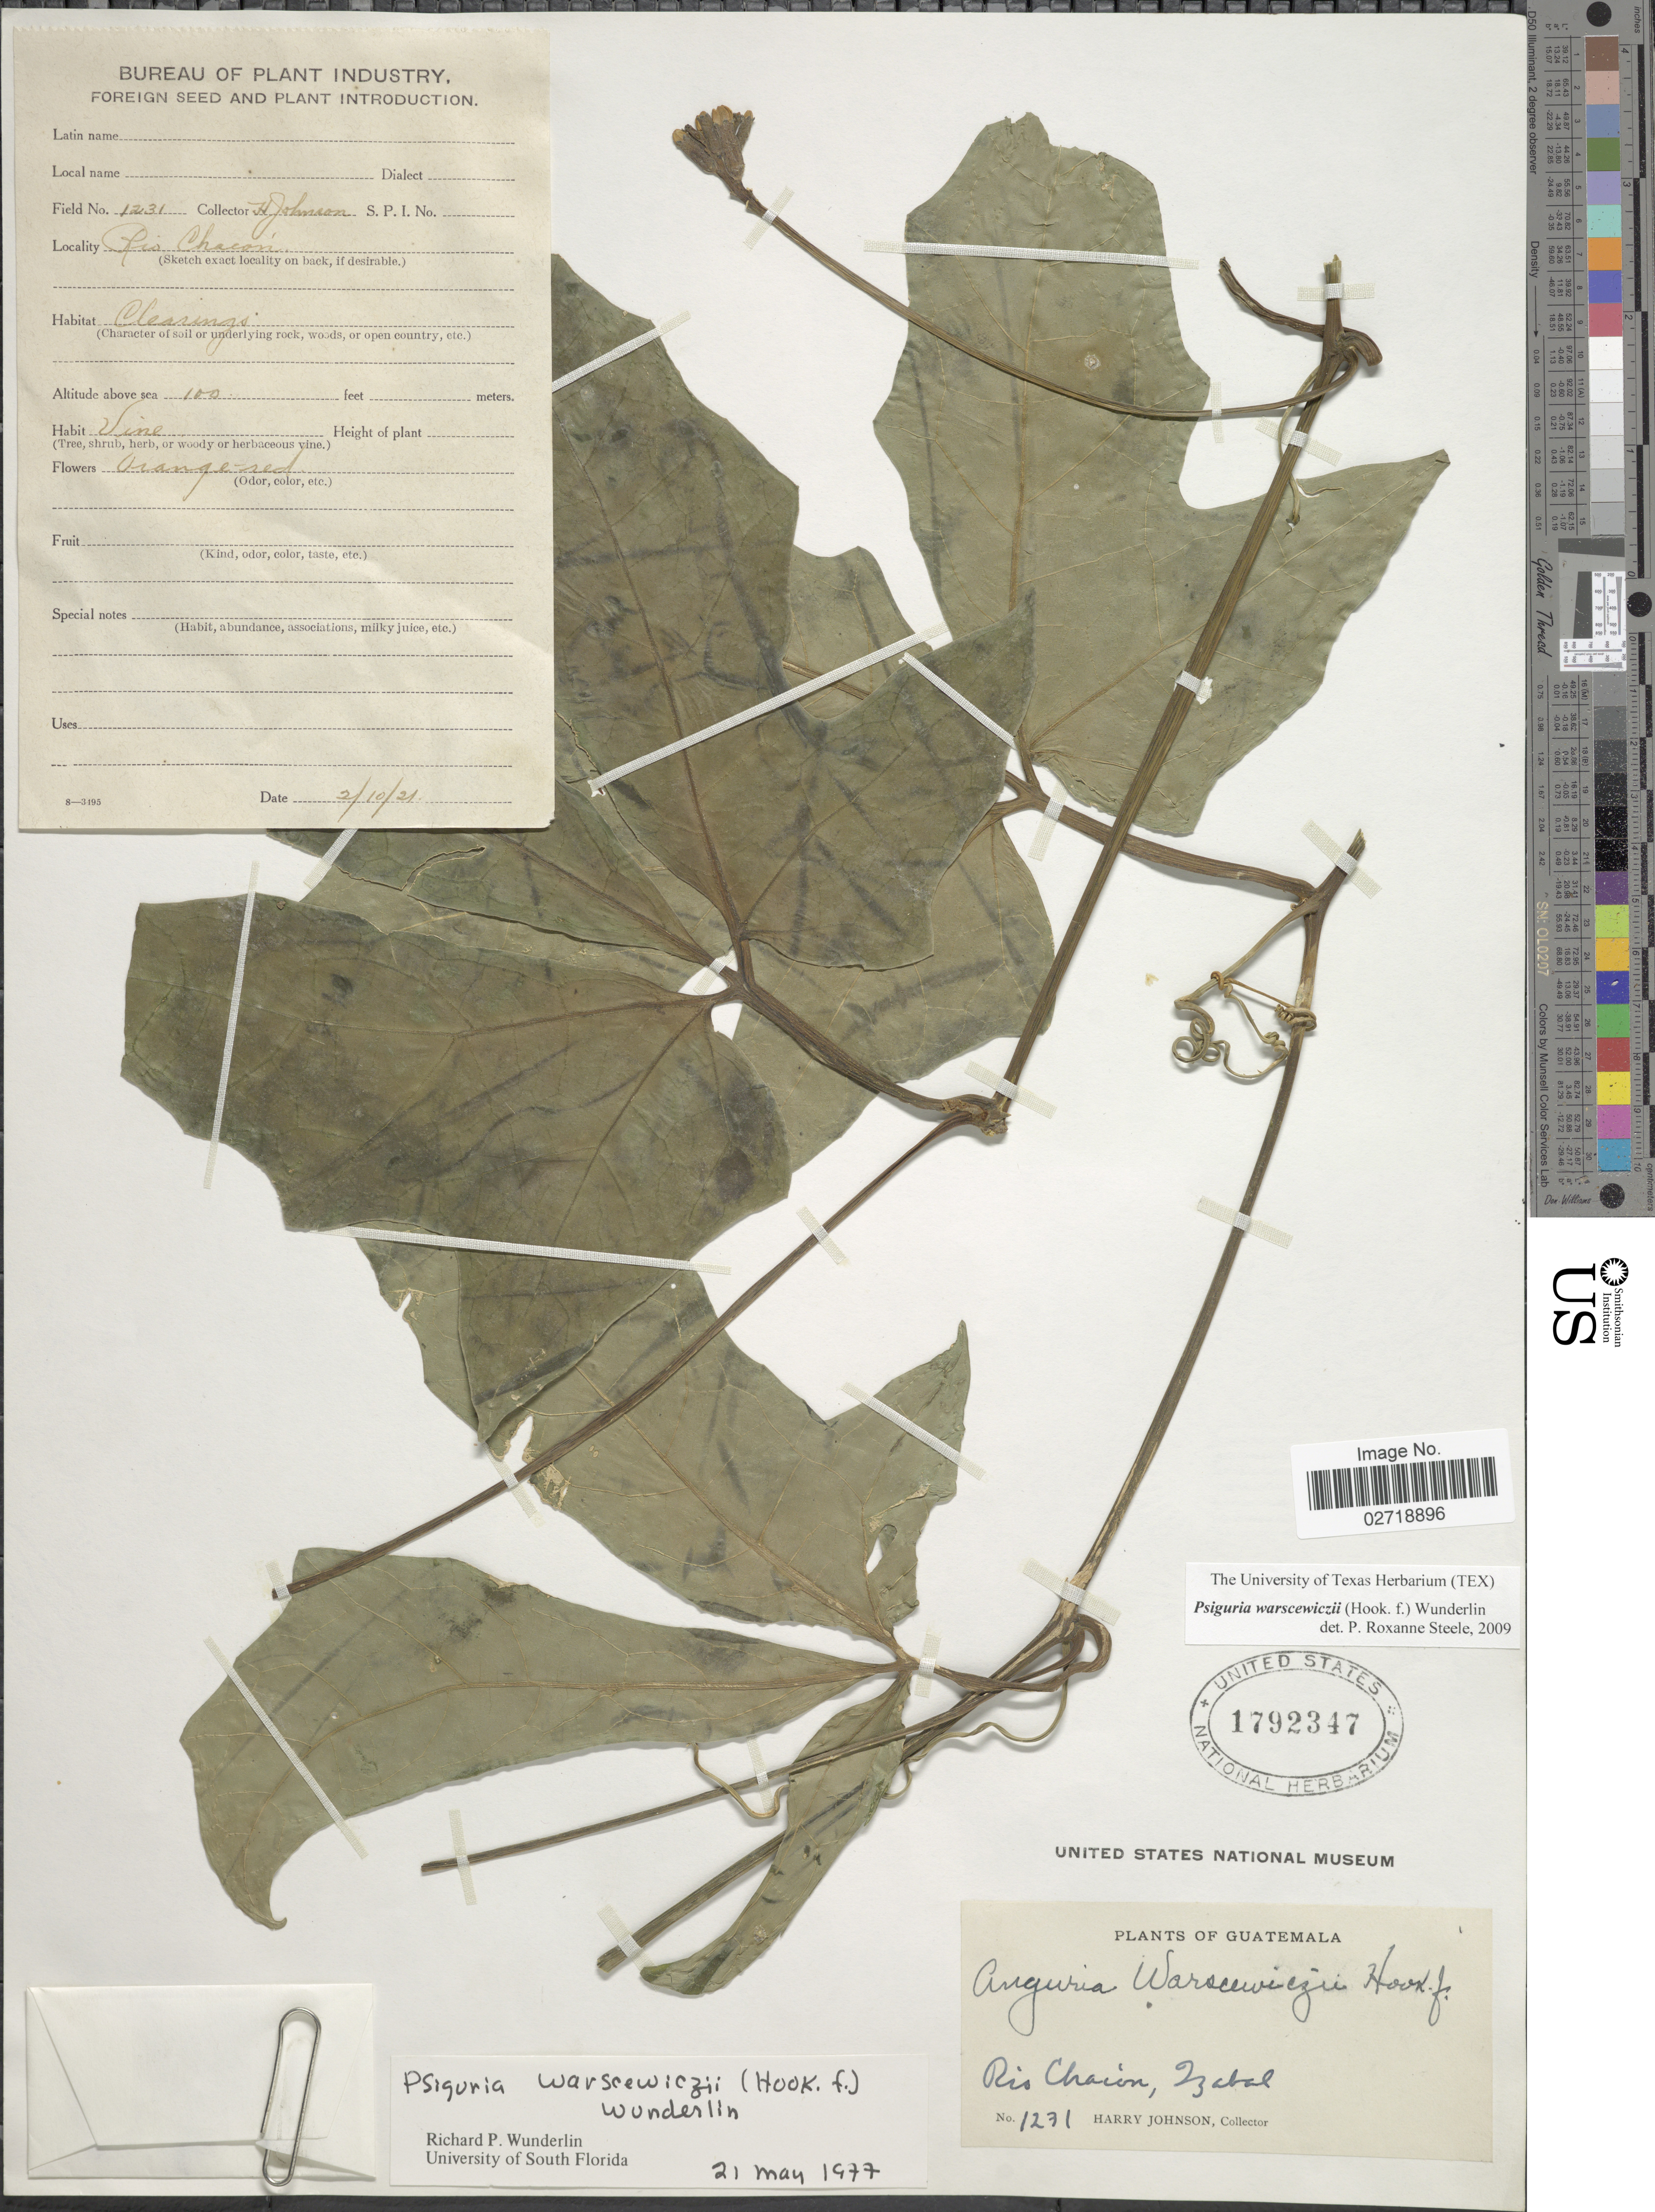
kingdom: Plantae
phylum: Tracheophyta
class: Magnoliopsida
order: Cucurbitales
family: Cucurbitaceae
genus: Psiguria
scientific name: Psiguria warscewiczii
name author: (Hook. f.) Wunderlin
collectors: H. Johnson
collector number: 1231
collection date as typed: Transcribed d/m/y: 2/10/21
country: Guatemala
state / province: Izabal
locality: Rio Chacon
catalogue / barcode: US 1792347